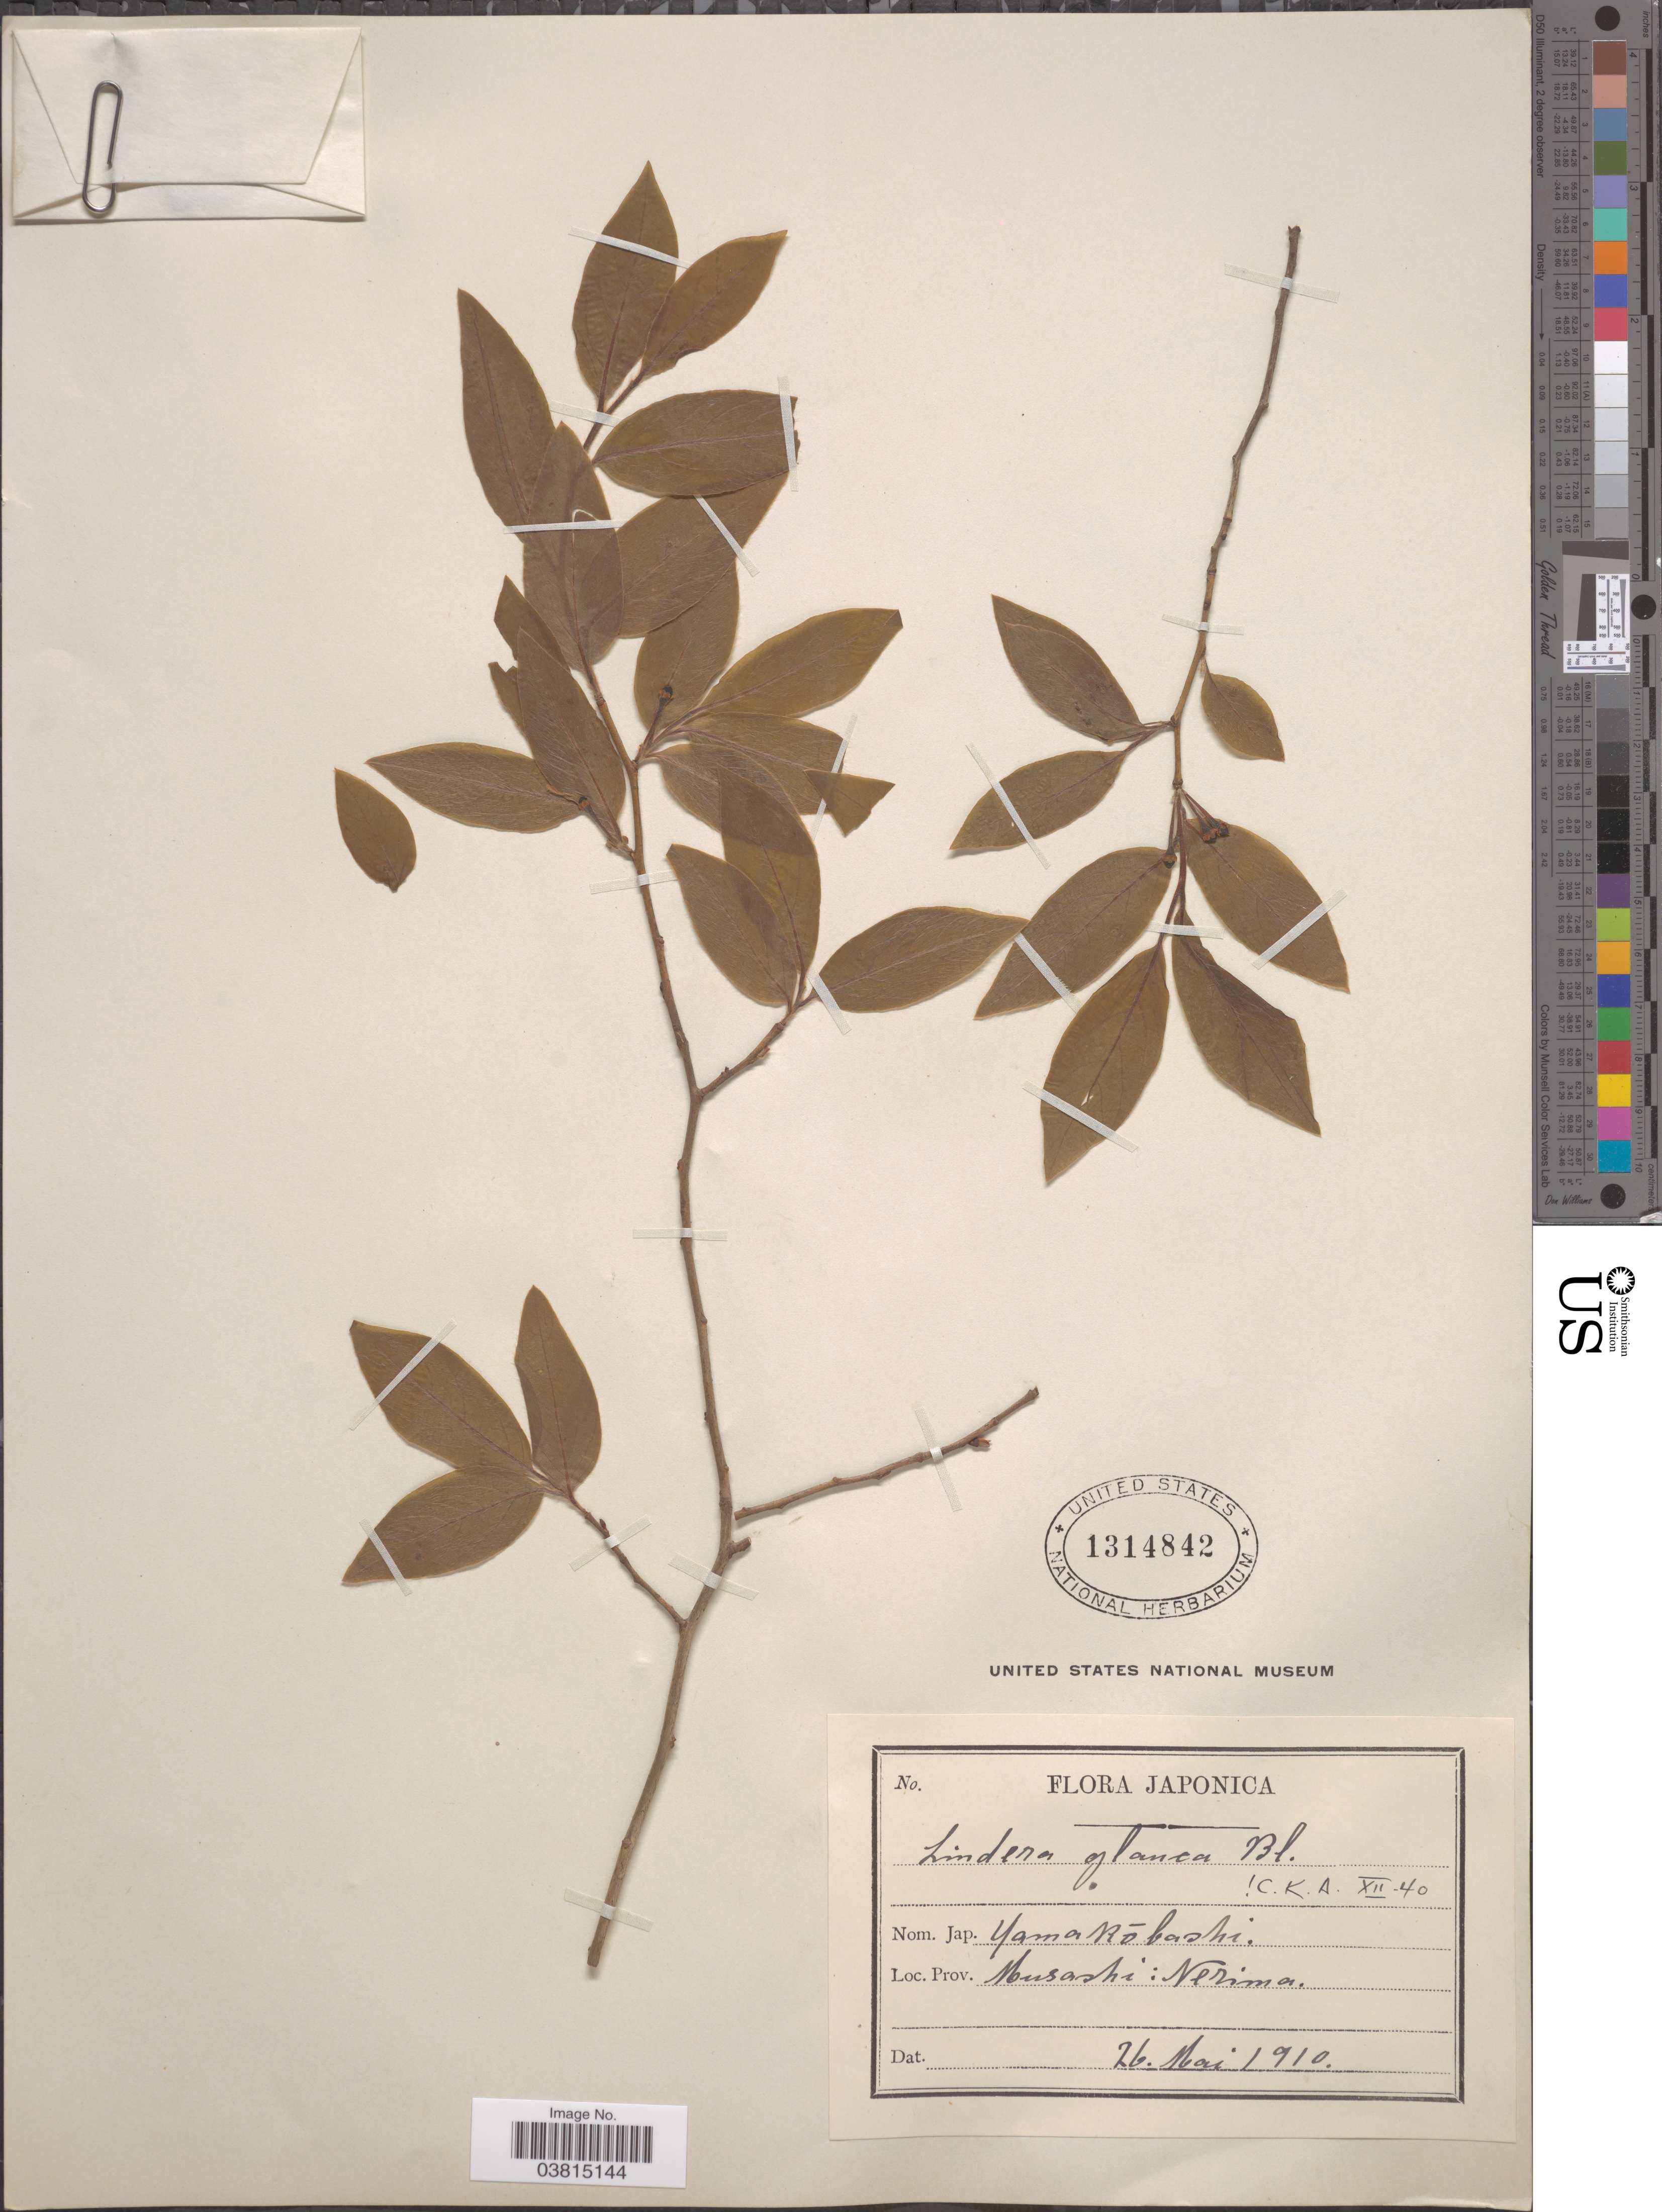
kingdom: Plantae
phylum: Tracheophyta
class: Magnoliopsida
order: Laurales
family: Lauraceae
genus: Lindera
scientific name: Lindera glauca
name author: (Siebold & Zucc.) Blume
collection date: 1910-05-26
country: Japan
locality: Prov. Musashi: Nerima.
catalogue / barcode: US 1314842